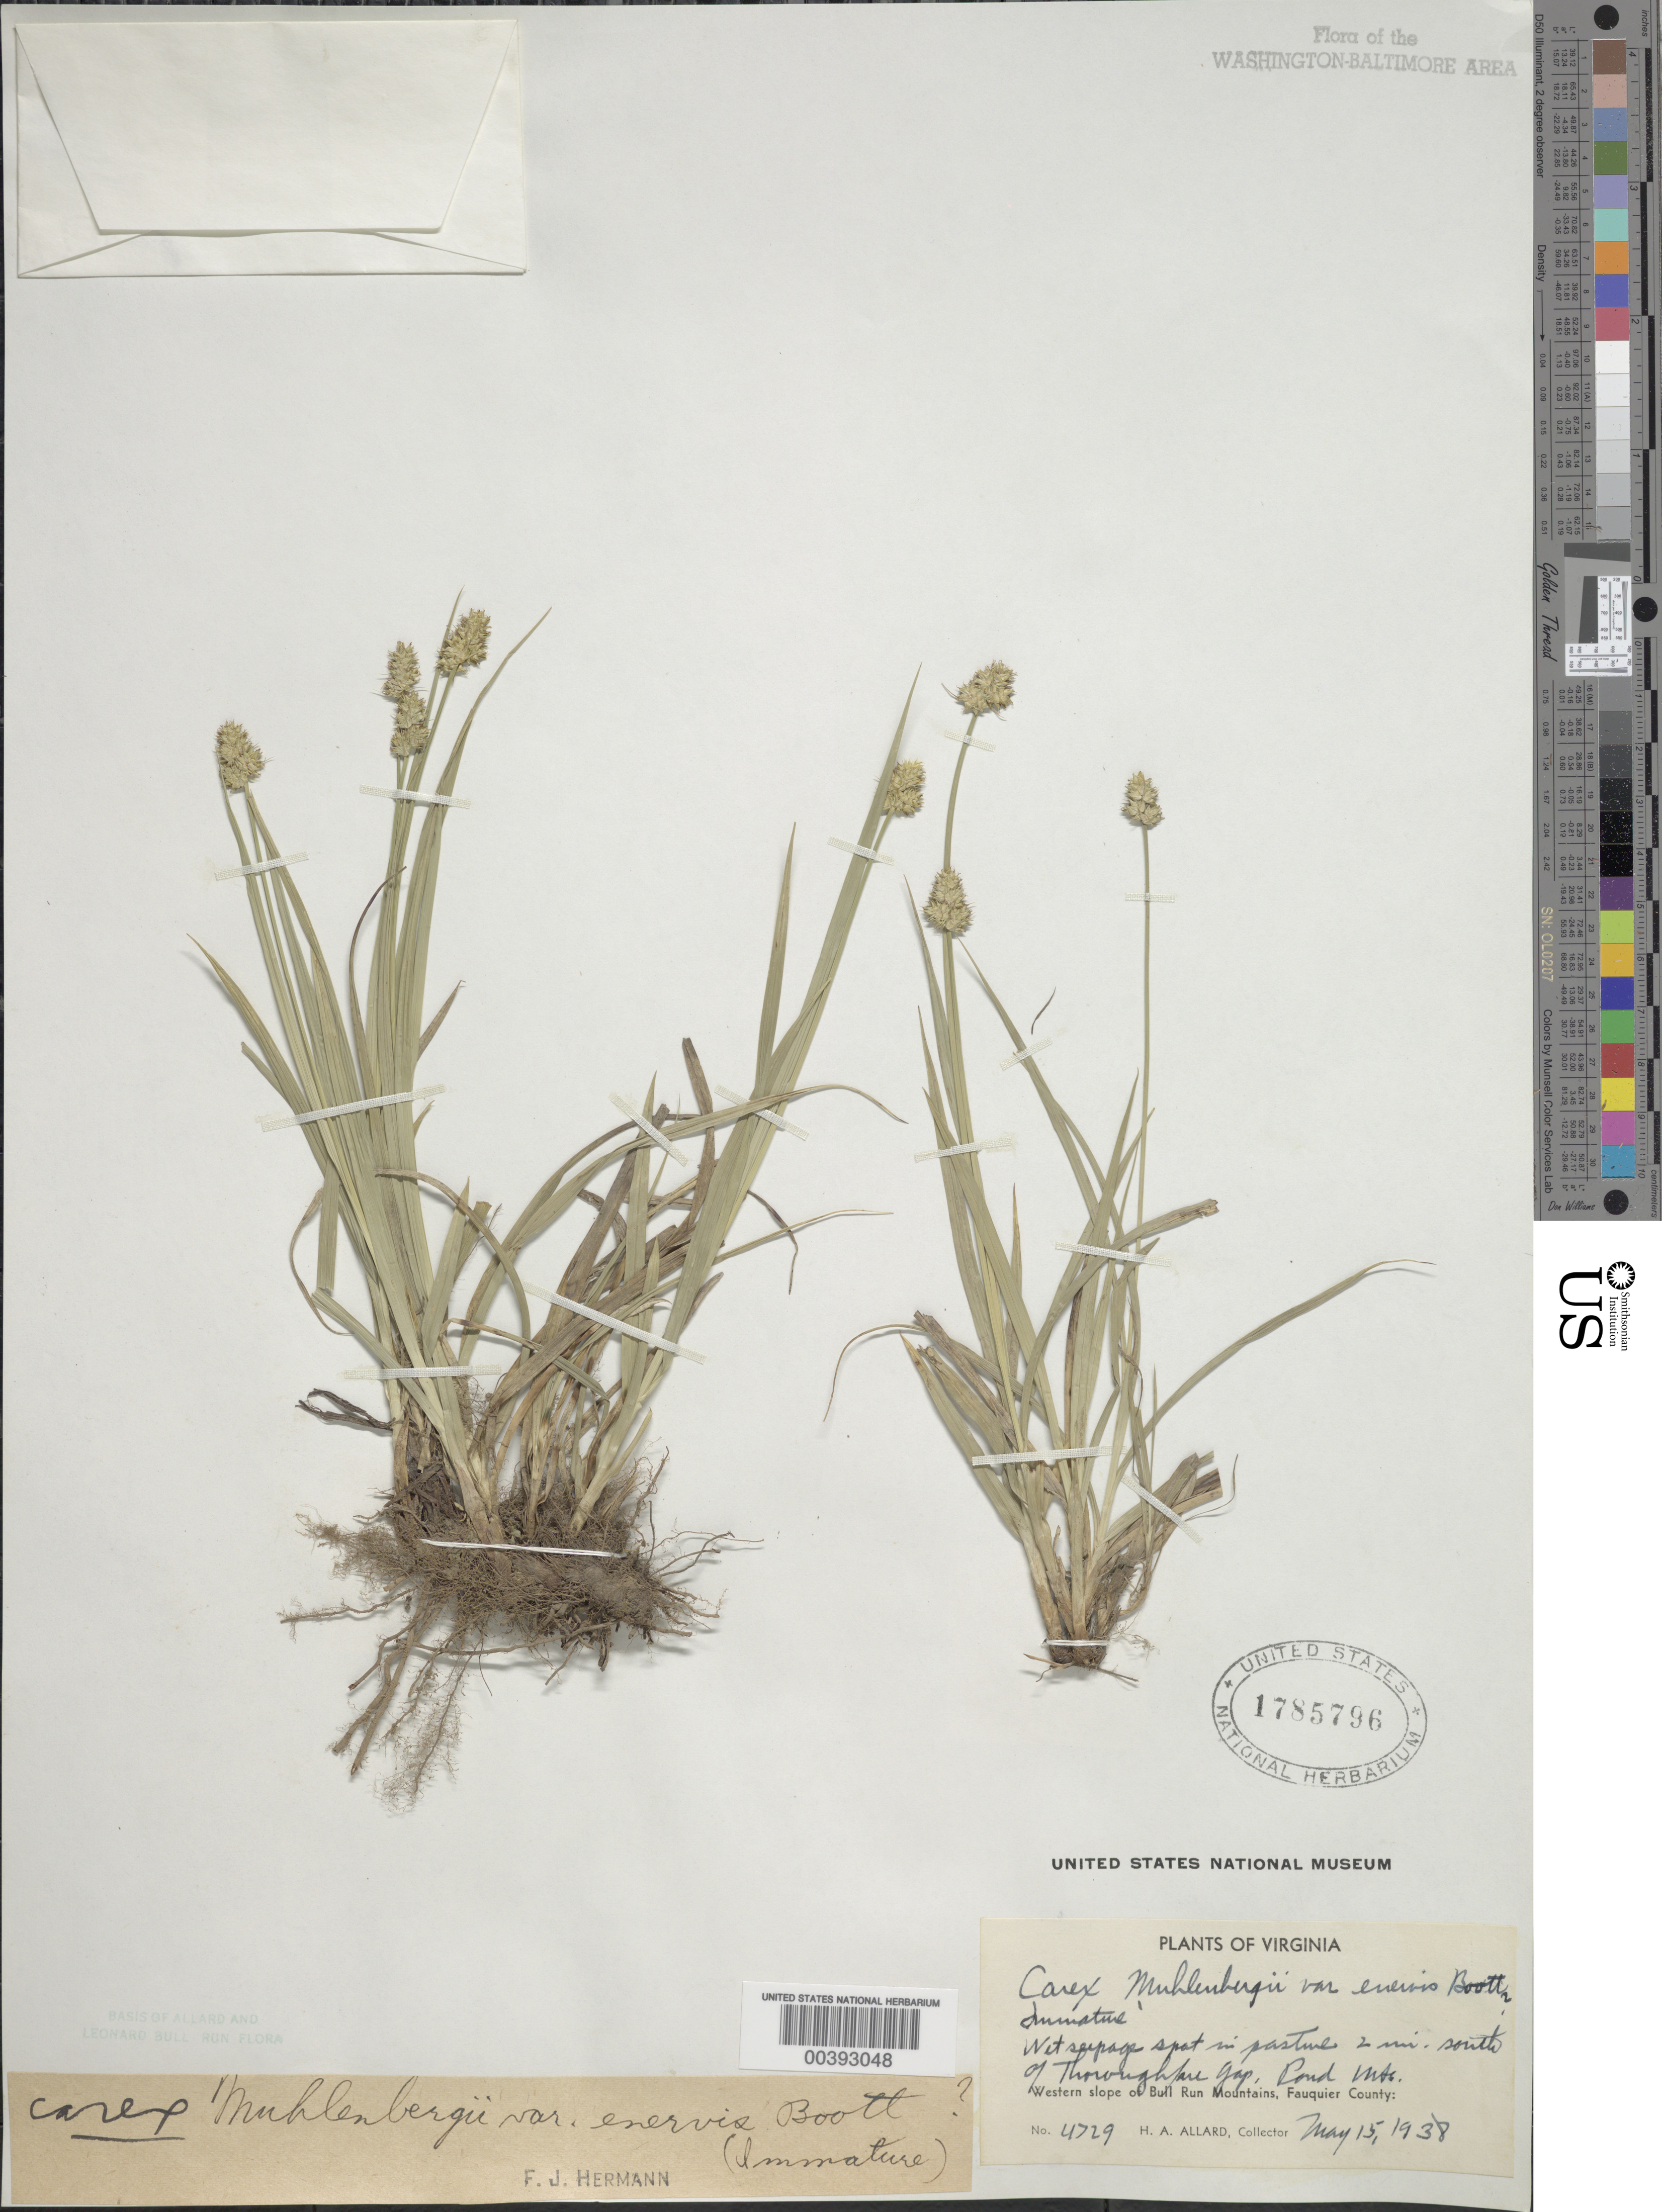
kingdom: Plantae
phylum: Tracheophyta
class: Liliopsida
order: Poales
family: Cyperaceae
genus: Carex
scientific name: Carex muehlenbergii var. enervis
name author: Boott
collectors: H. A. Allard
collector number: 4729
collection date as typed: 15 May 1938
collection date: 1938-05-15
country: United States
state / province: Virginia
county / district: Fauquier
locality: South of Thorofare Gap, Pond Mountains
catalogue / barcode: US 1785796